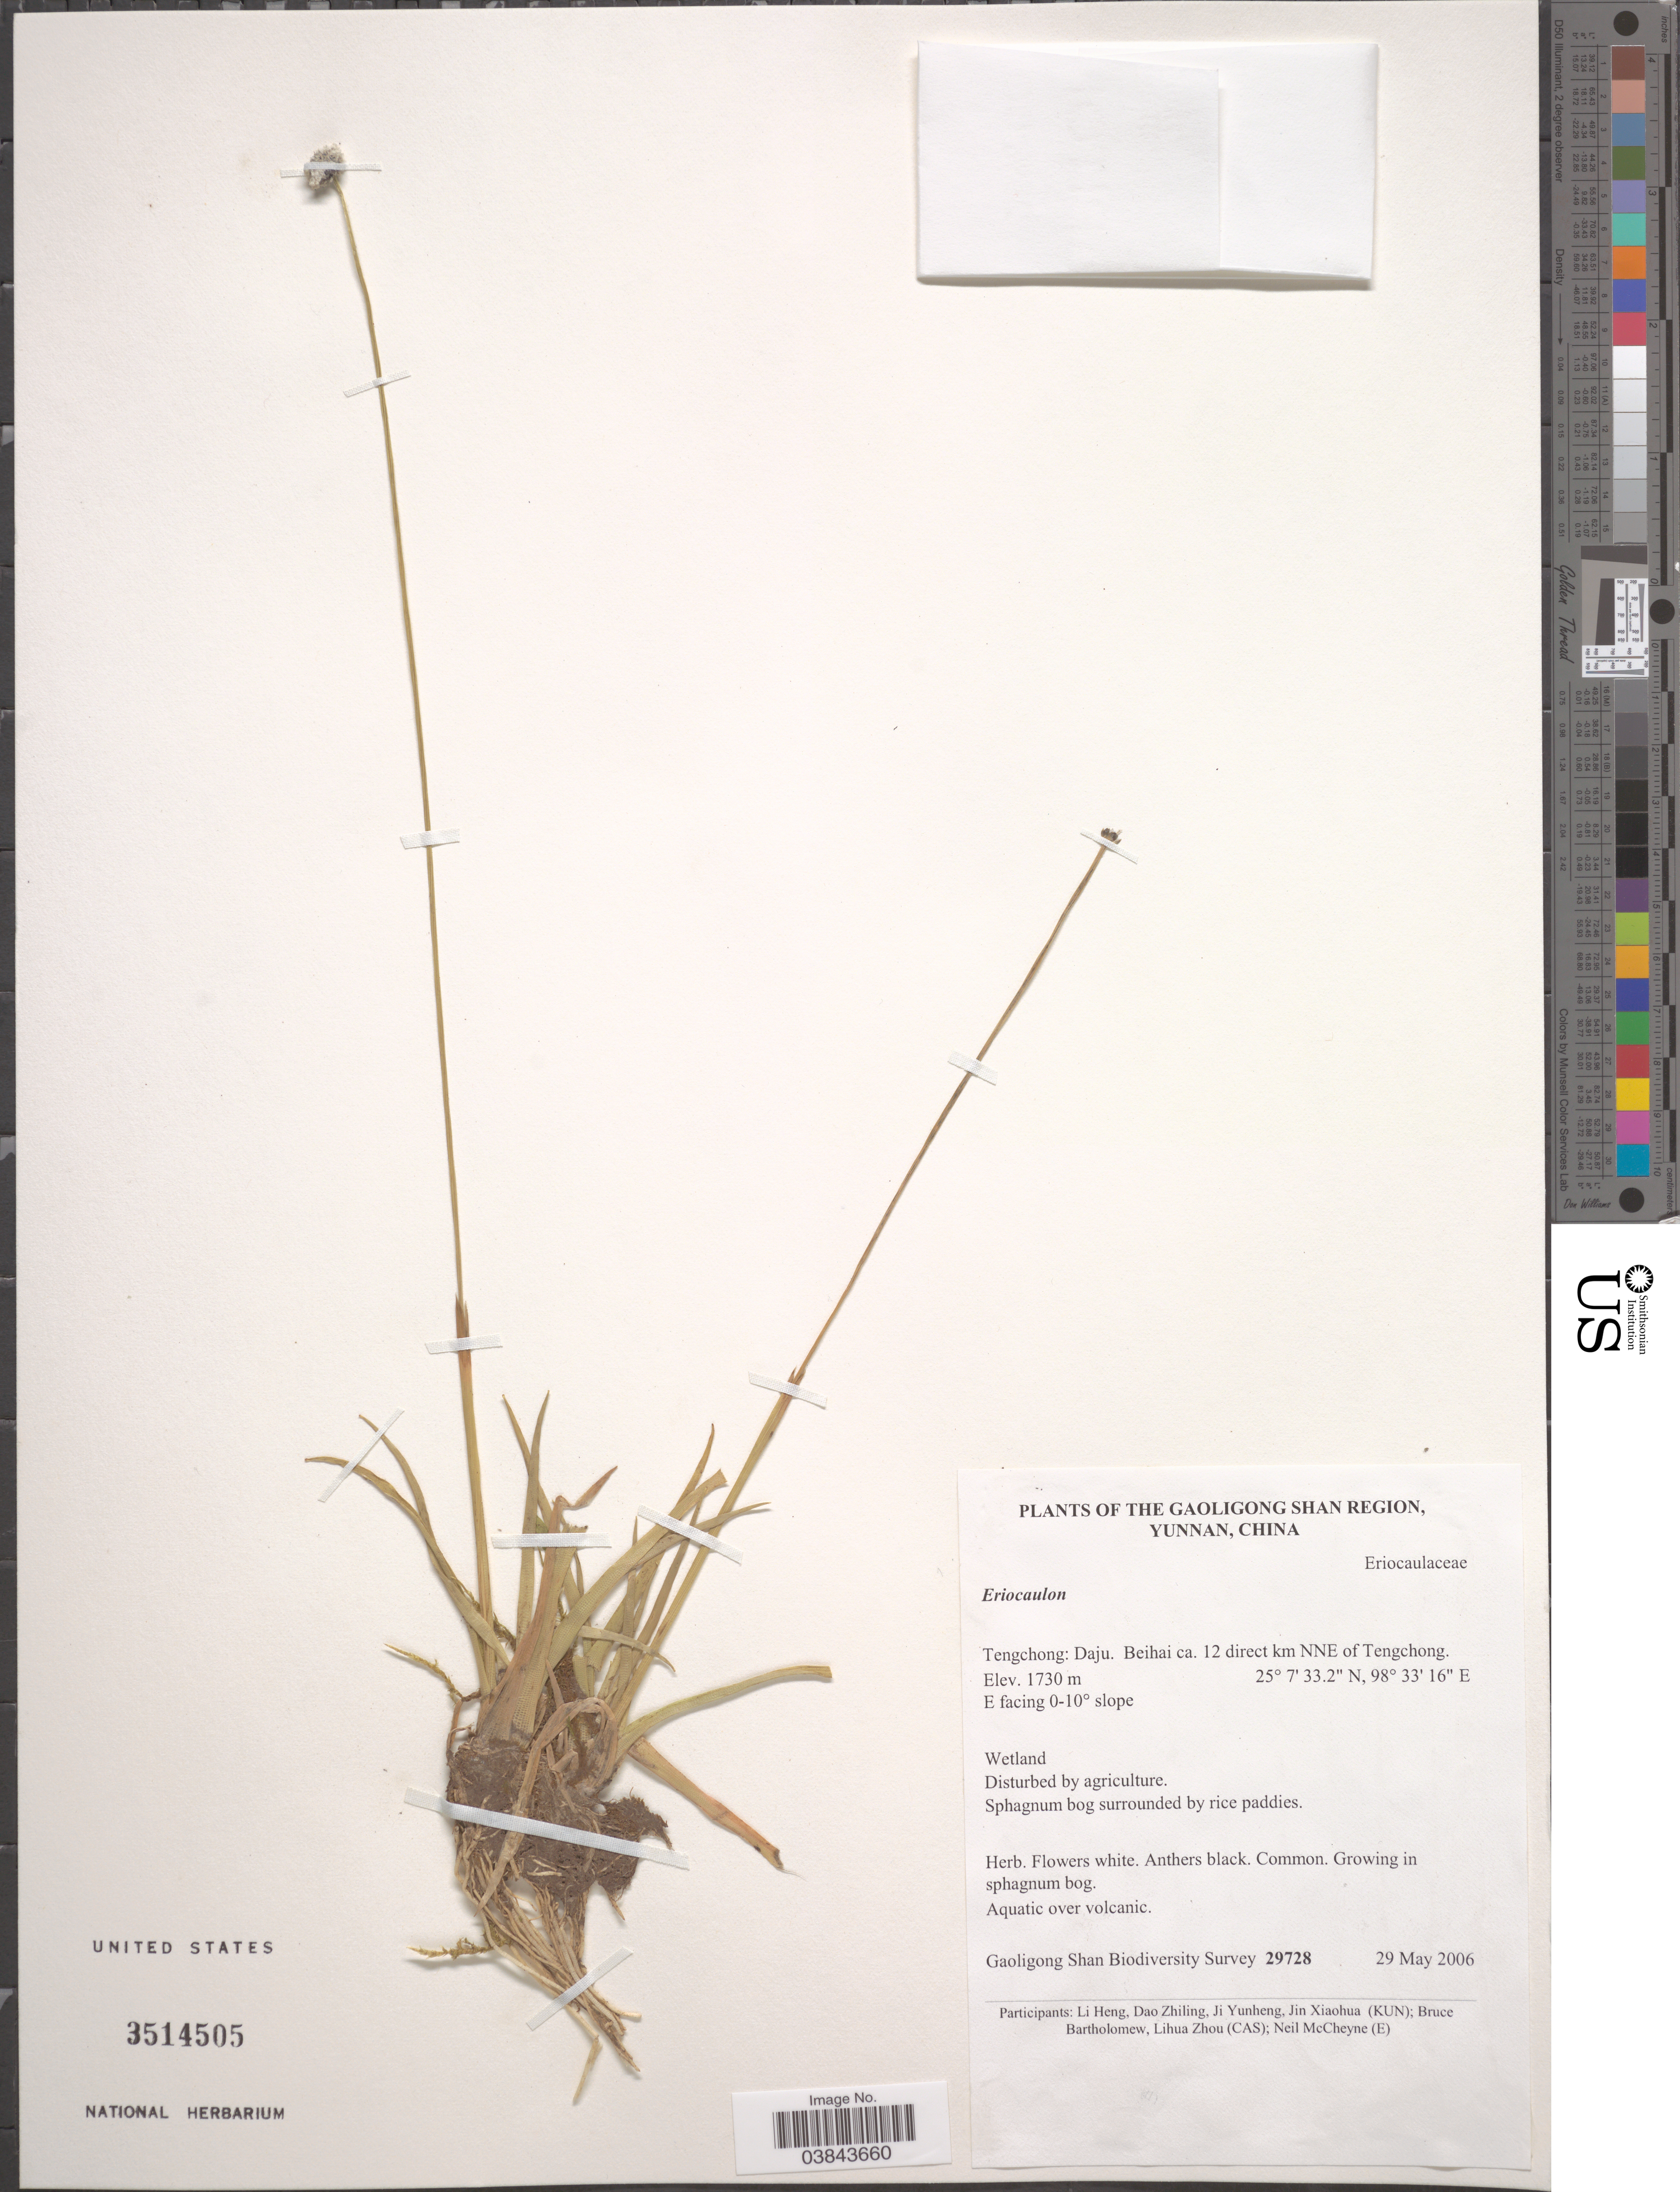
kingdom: Plantae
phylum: Tracheophyta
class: Liliopsida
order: Poales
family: Eriocaulaceae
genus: Eriocaulon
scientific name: Eriocaulon sp.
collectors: Gaoligong Shan Biodiversity Survey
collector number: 29728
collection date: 2006-05-29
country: China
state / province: Yunnan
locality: The Gaoligong Shan Region. Tengchong: Daju. Beihai ca. 12 direct km NNE of Tengchong. E facing 0-10º slope.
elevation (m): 1730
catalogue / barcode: US 3514505